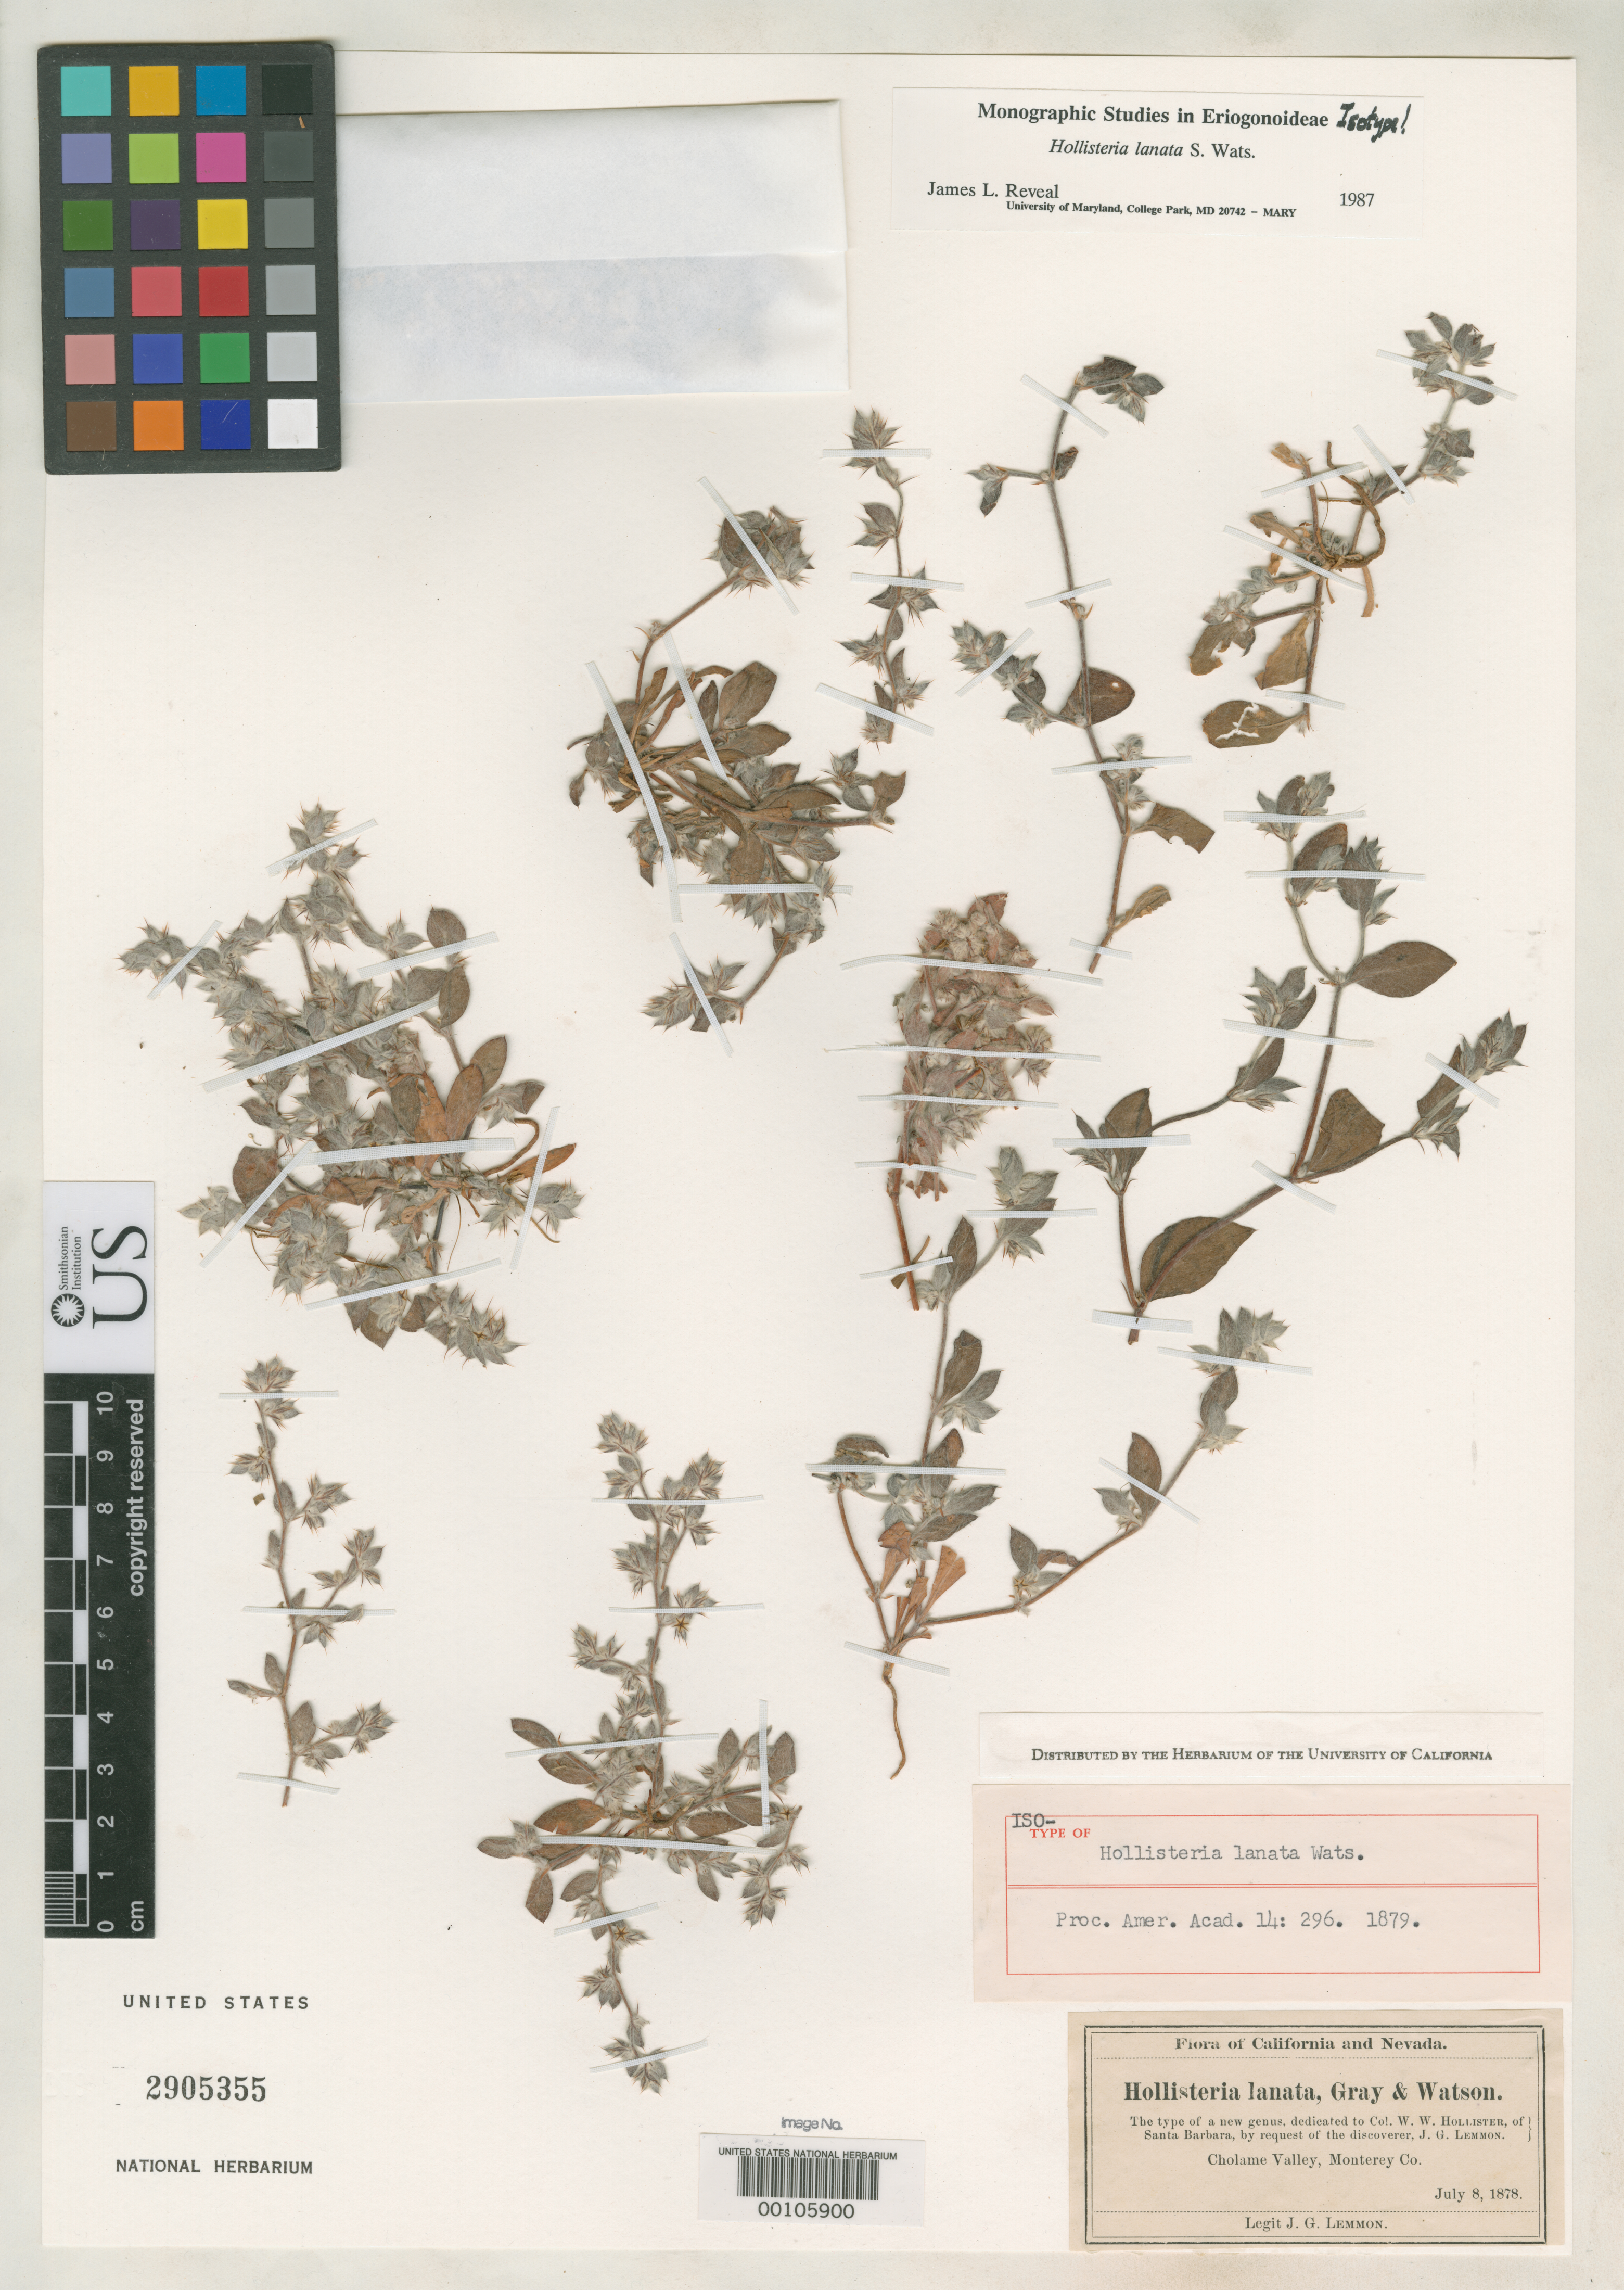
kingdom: Plantae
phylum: Tracheophyta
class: Magnoliopsida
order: Caryophyllales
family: Polygonaceae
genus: Hollisteria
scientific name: Hollisteria lanata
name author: S. Watson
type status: Isotype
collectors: J. G. Lemmon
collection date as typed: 08 Jul 1878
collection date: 1878-07-08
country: United States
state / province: California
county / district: Monterey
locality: Cholame Valley - near San Luis Obispo.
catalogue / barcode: US 2905355